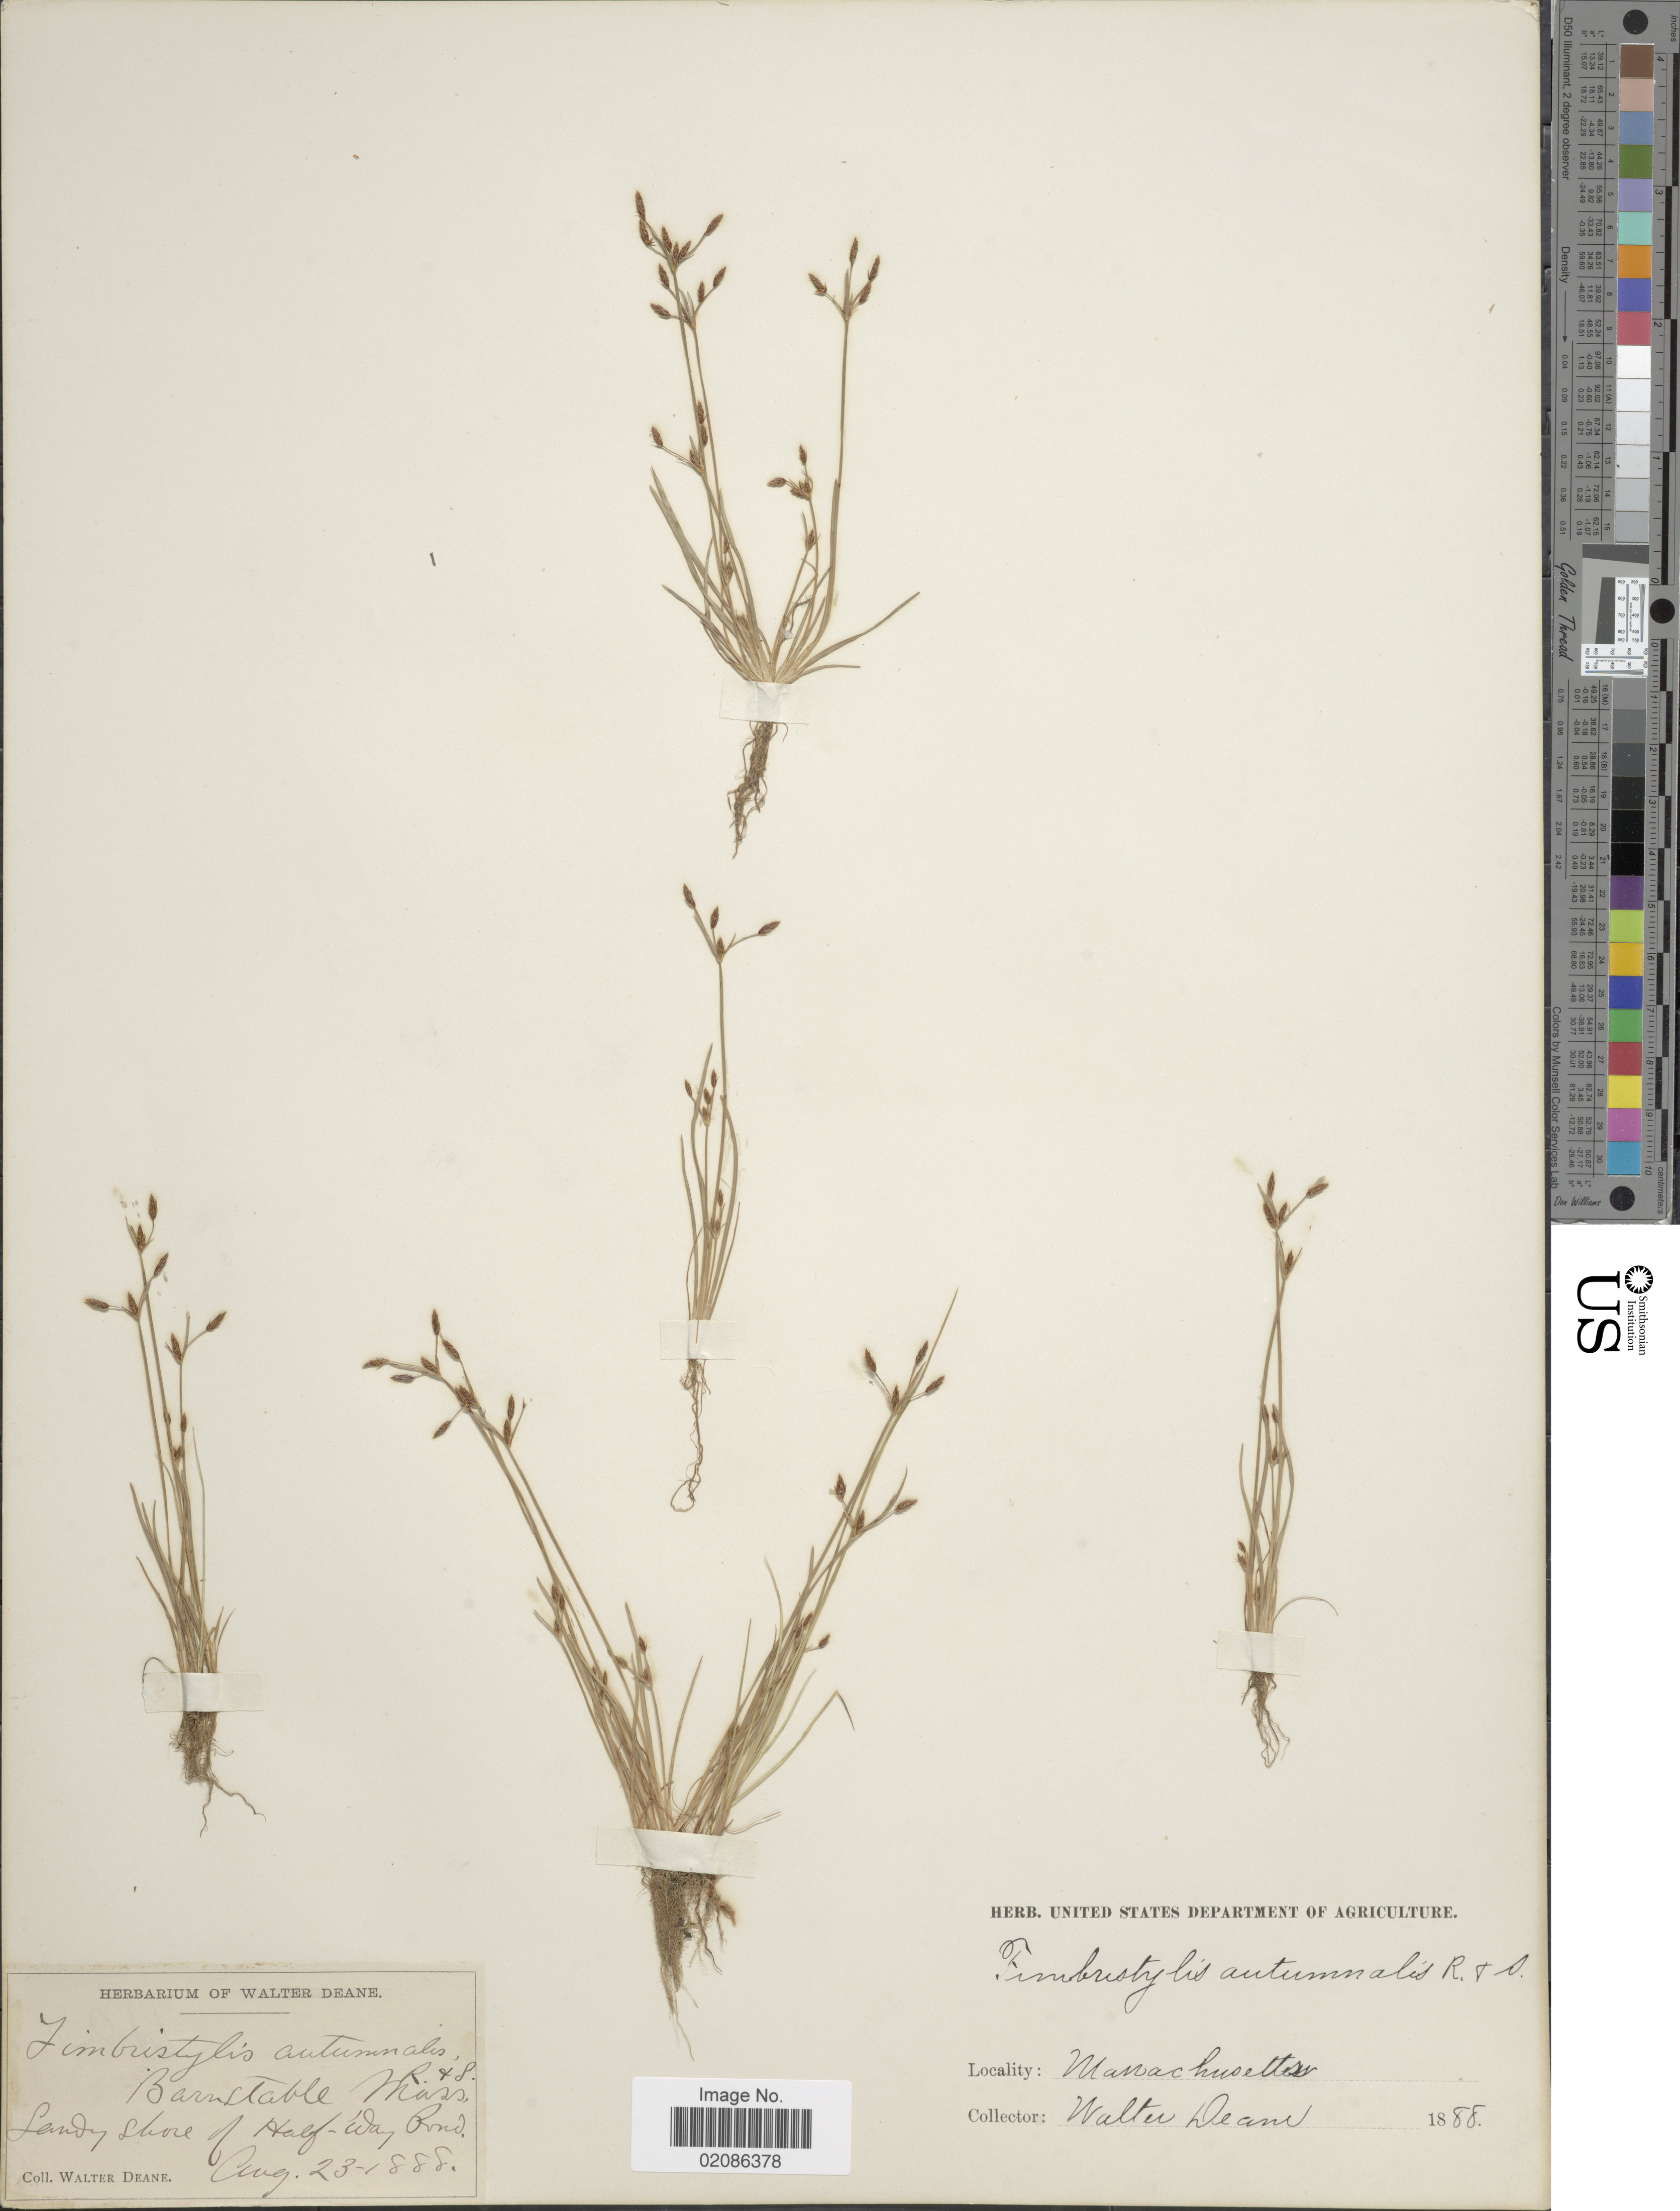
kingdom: Plantae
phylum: Tracheophyta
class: Liliopsida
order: Poales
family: Cyperaceae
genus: Fimbristylis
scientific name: Fimbristylis autumnalis (L.) Roem. & Schult.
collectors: W. Deam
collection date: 1888-08-23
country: United States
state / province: Massachusetts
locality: Barnstable Mass, Sandy shore of Half-Way Pond